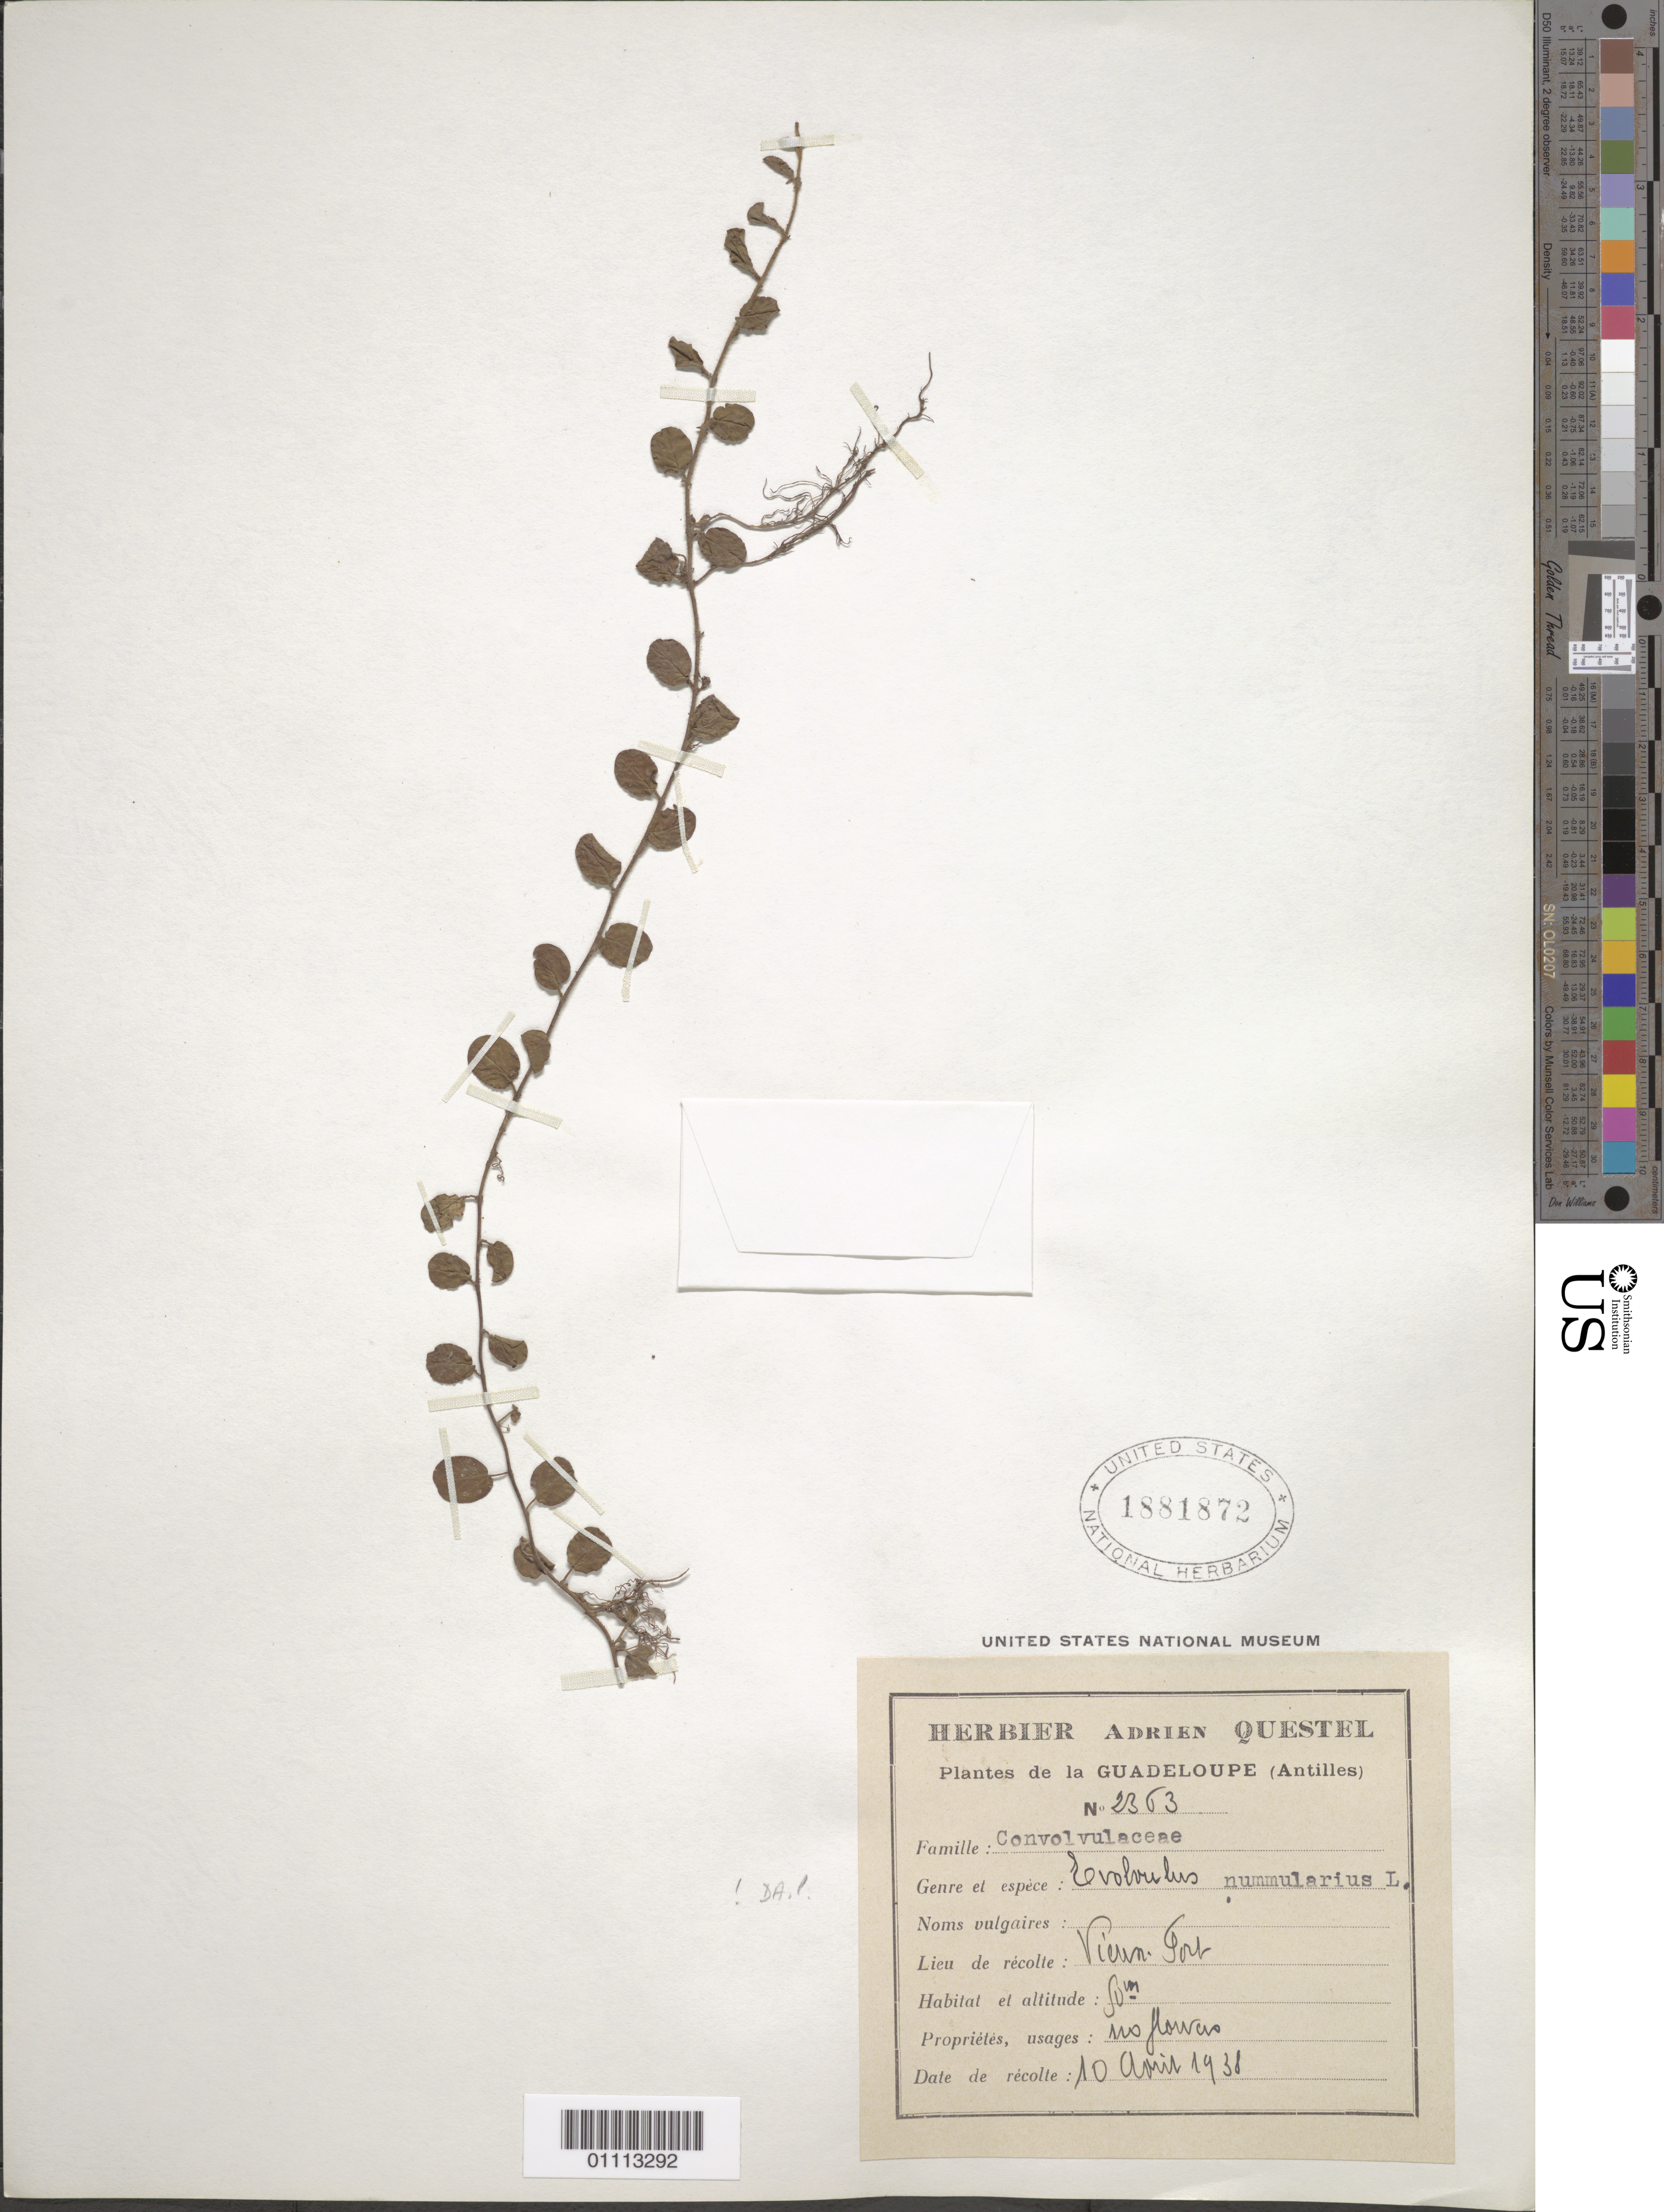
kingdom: Plantae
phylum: Tracheophyta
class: Magnoliopsida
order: Solanales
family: Convolvulaceae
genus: Evolvulus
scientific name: Evolvulus nummularius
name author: (L.) L.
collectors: A. Questel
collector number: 2363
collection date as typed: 10 Apr 1938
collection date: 1938-04-10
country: Guadeloupe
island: Basse Terre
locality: Vieux Fort.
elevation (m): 50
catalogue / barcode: US 1881872